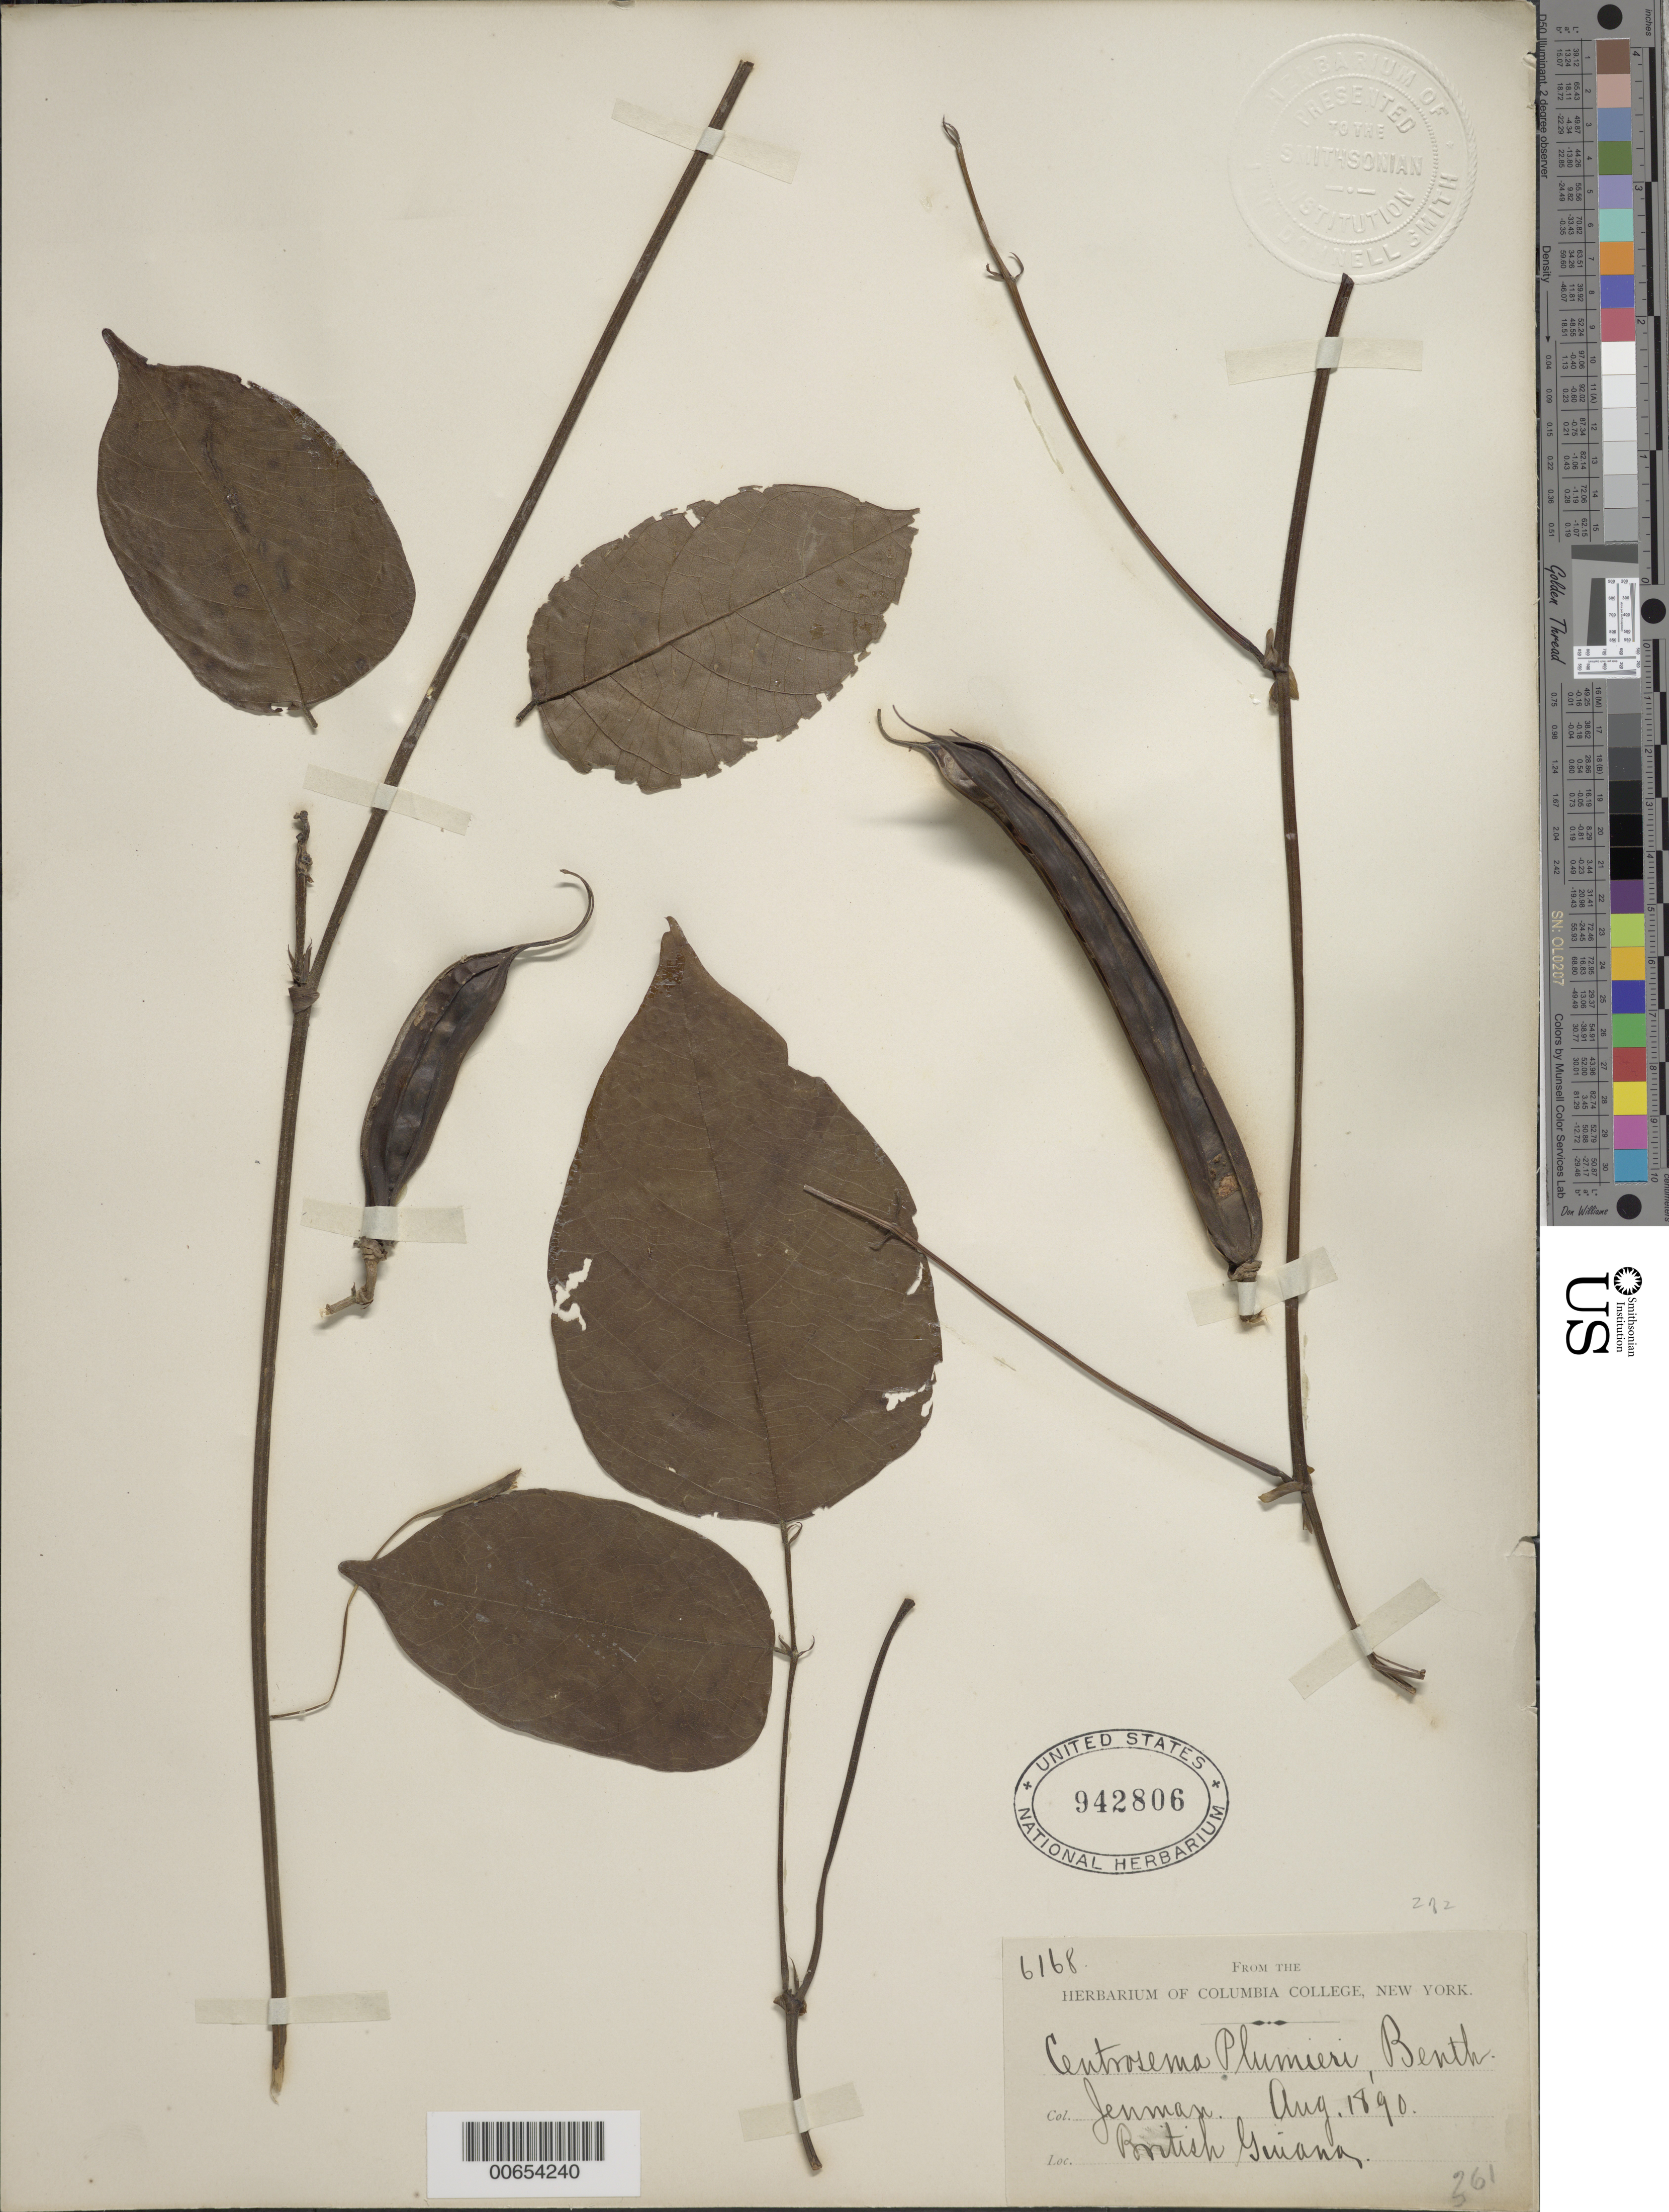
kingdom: Plantae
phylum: Tracheophyta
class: Magnoliopsida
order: Fabales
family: Fabaceae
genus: Centrosema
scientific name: Centrosema plumieri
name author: (Turpin ex Pers.) Benth.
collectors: -. Jenman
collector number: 6168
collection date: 1890-08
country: Guyana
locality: British Guiana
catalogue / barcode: US 942806